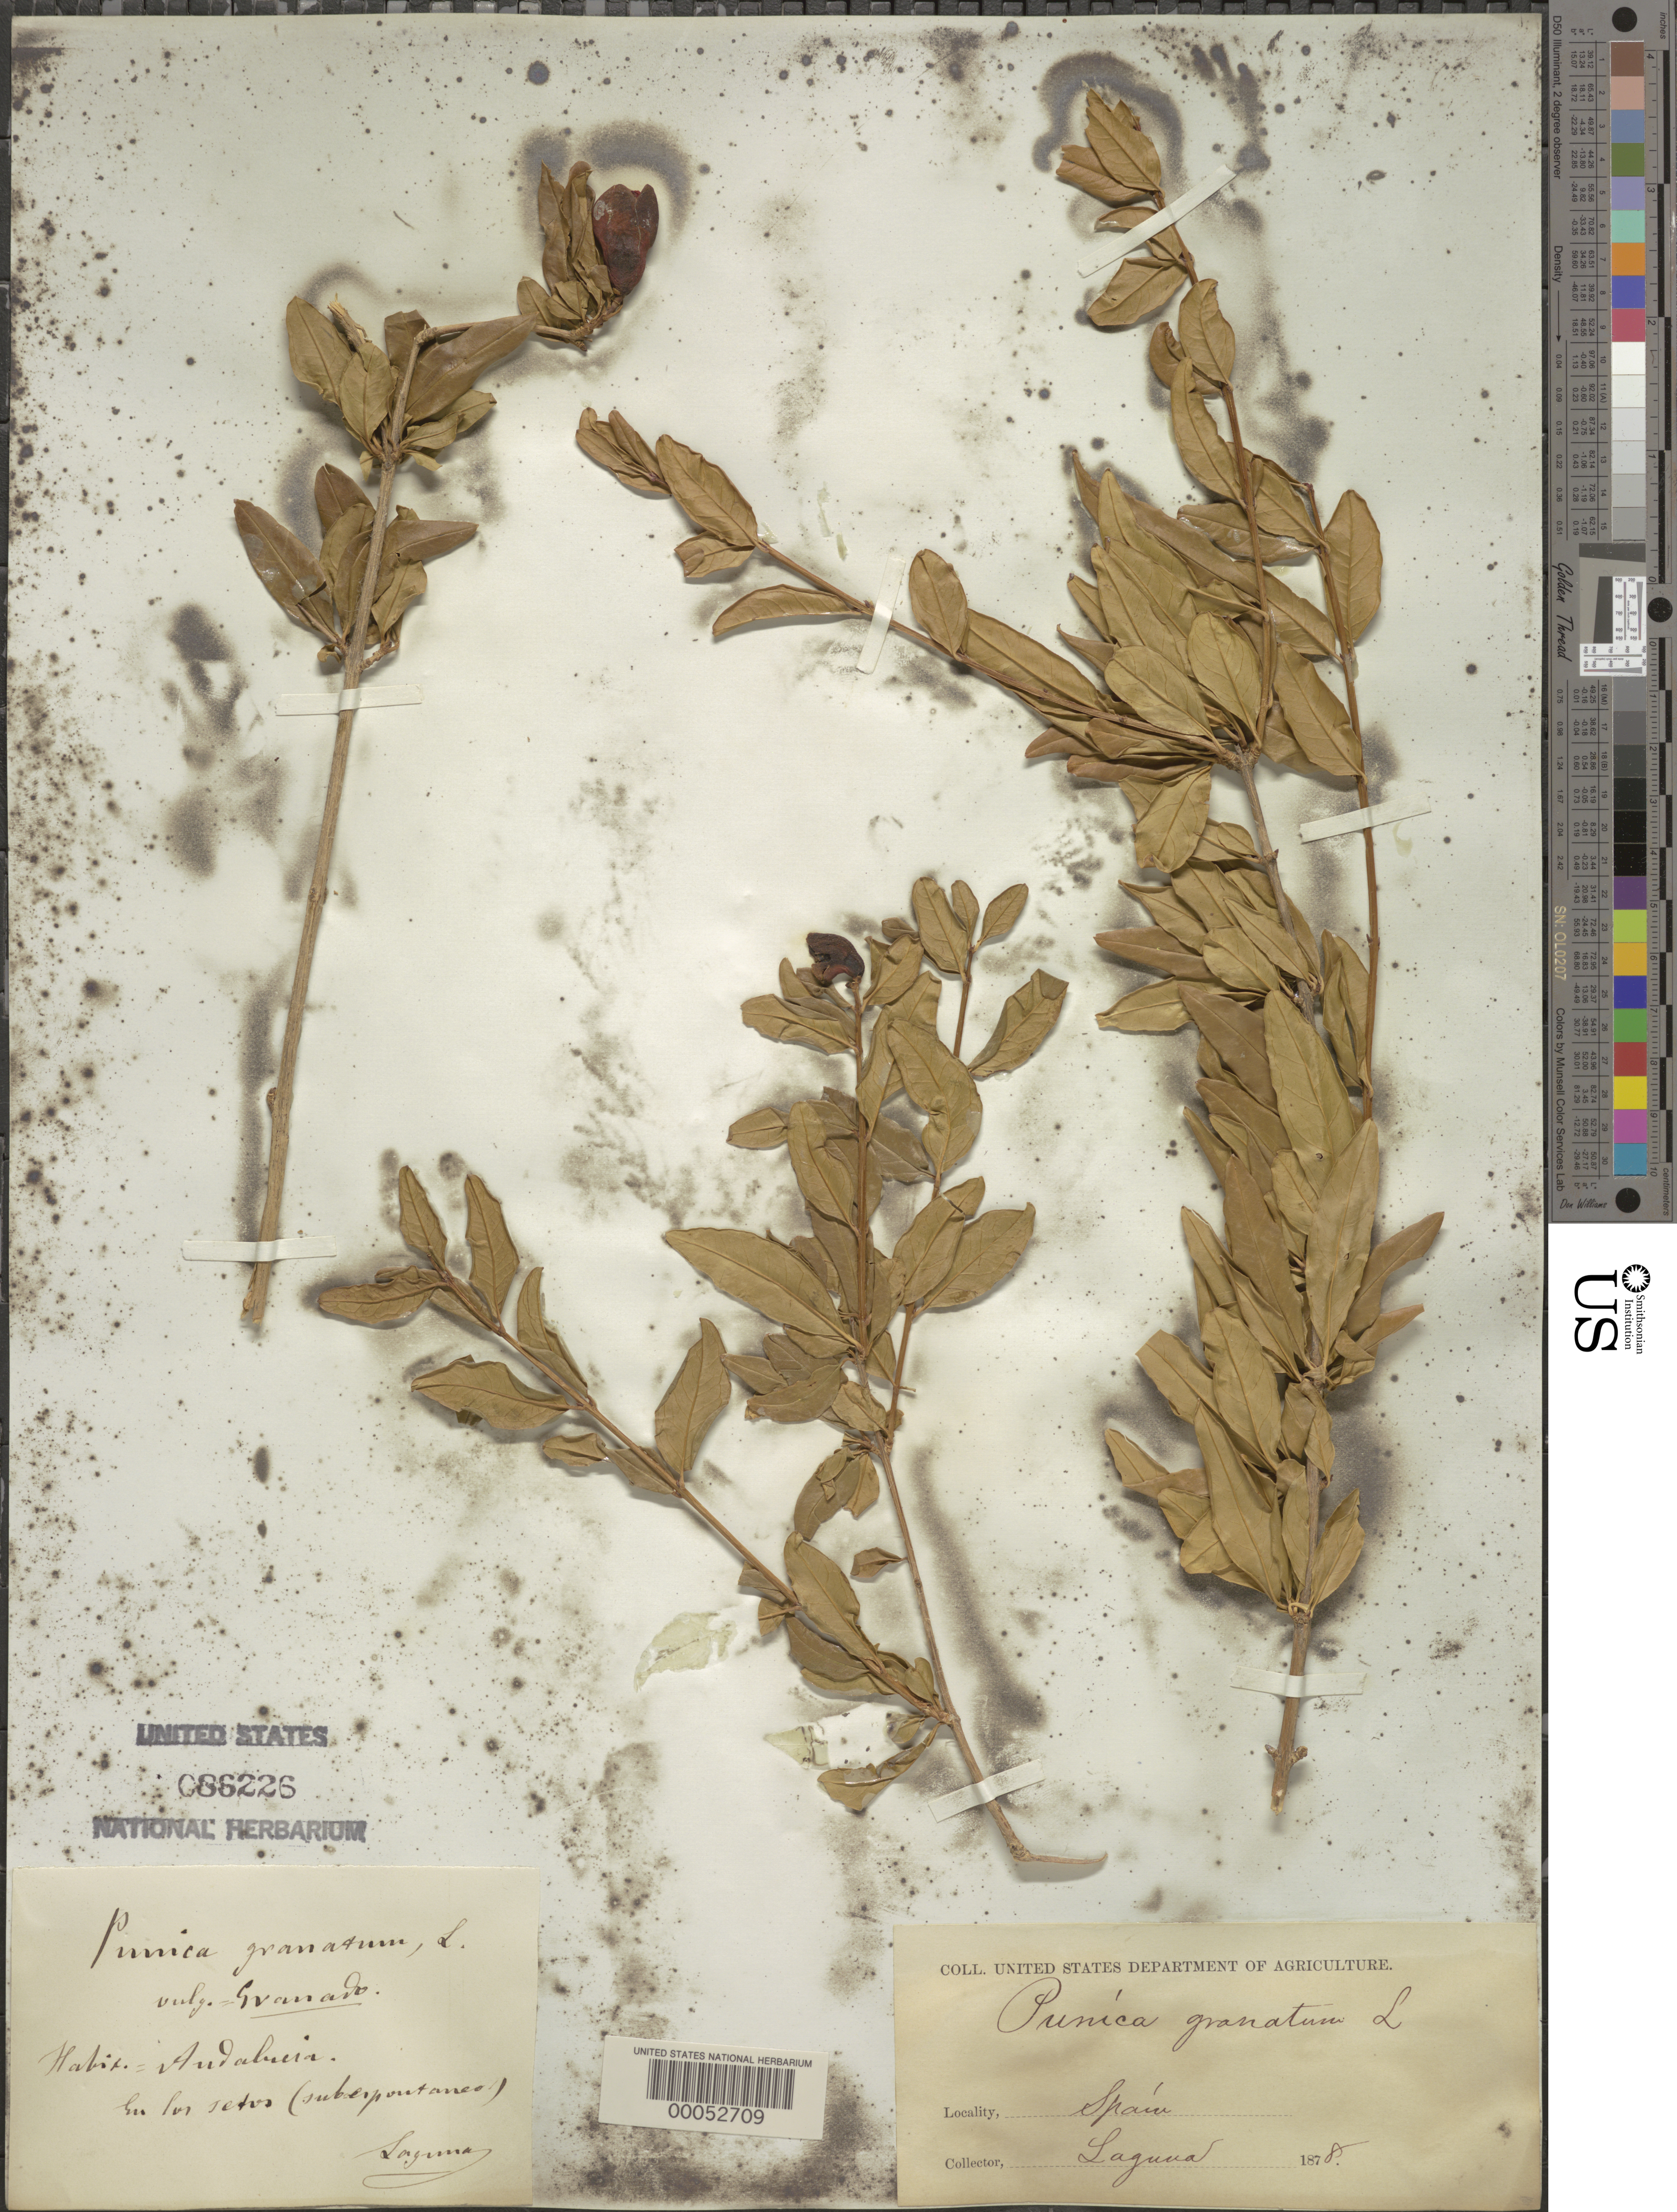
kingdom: Plantae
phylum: Tracheophyta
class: Magnoliopsida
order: Myrtales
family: Lythraceae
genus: Punica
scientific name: Punica granatum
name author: L.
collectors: -. Laguna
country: Spain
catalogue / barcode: US 86226